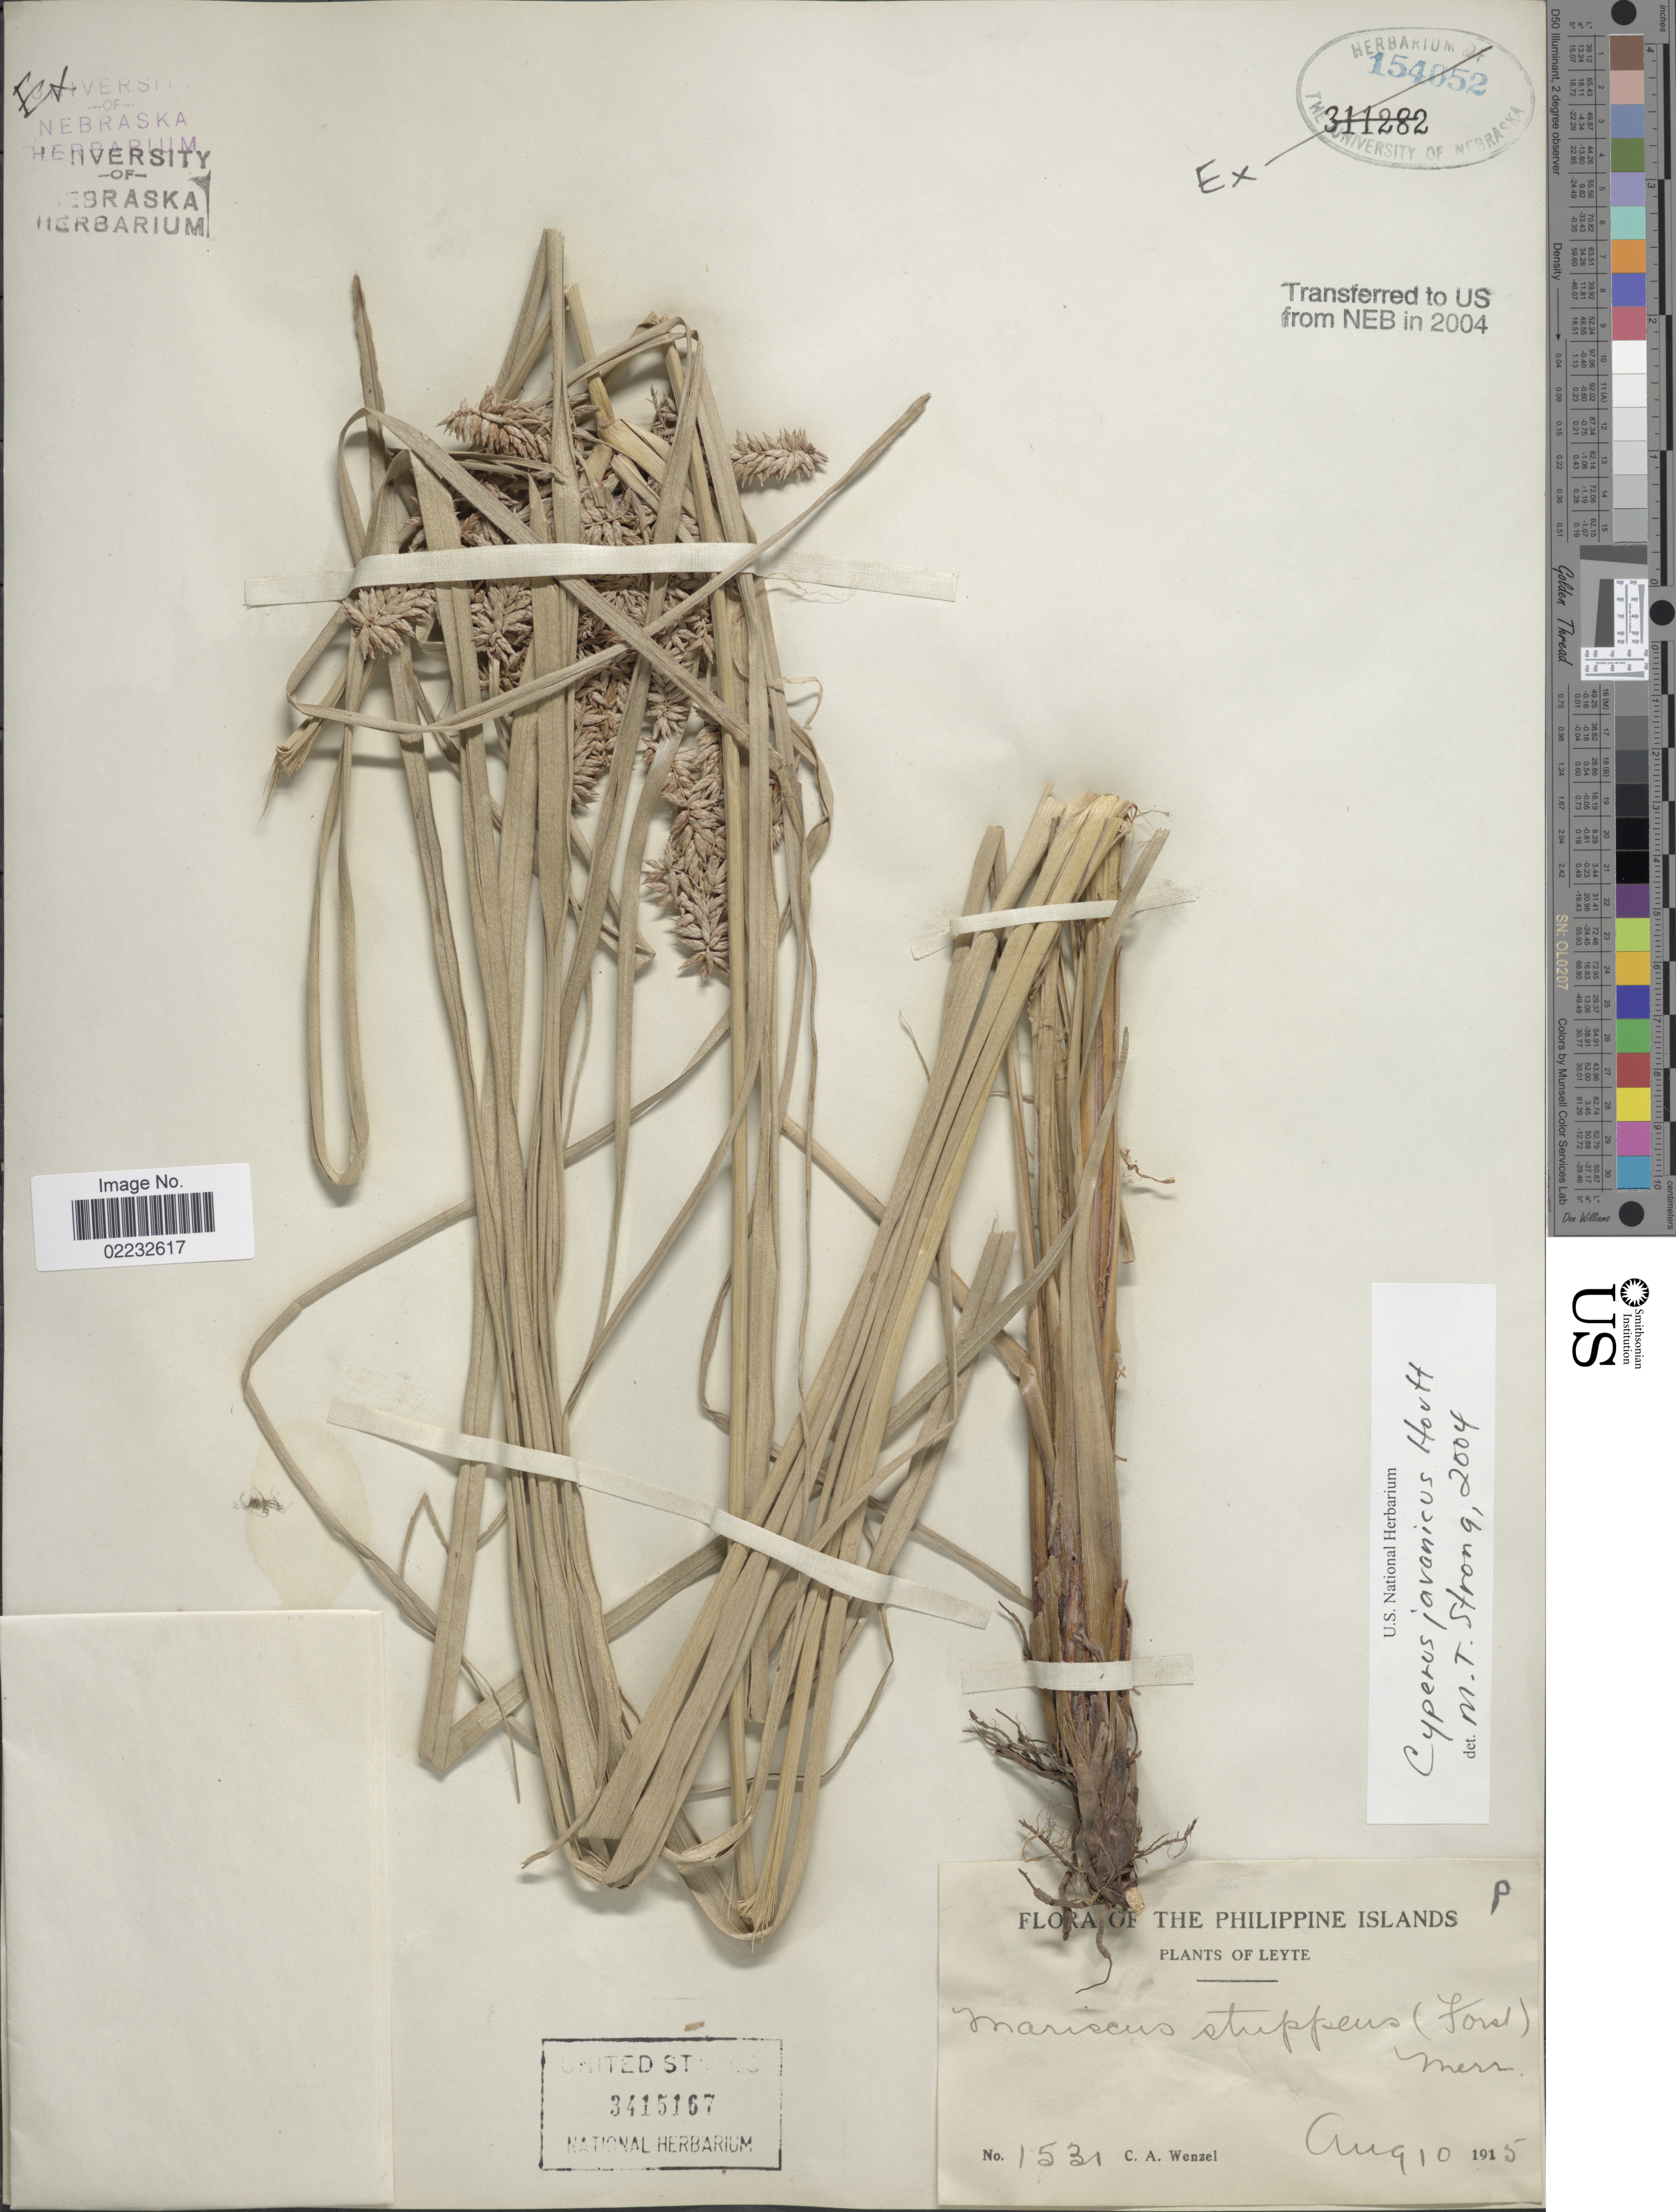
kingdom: Plantae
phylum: Tracheophyta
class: Liliopsida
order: Poales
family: Cyperaceae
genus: Cyperus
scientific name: Cyperus javanicus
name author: Houtt.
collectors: C. Wenzel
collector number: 1531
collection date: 1915-08-10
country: Philippines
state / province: Eastern Visayas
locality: Leyte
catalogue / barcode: US 3415167